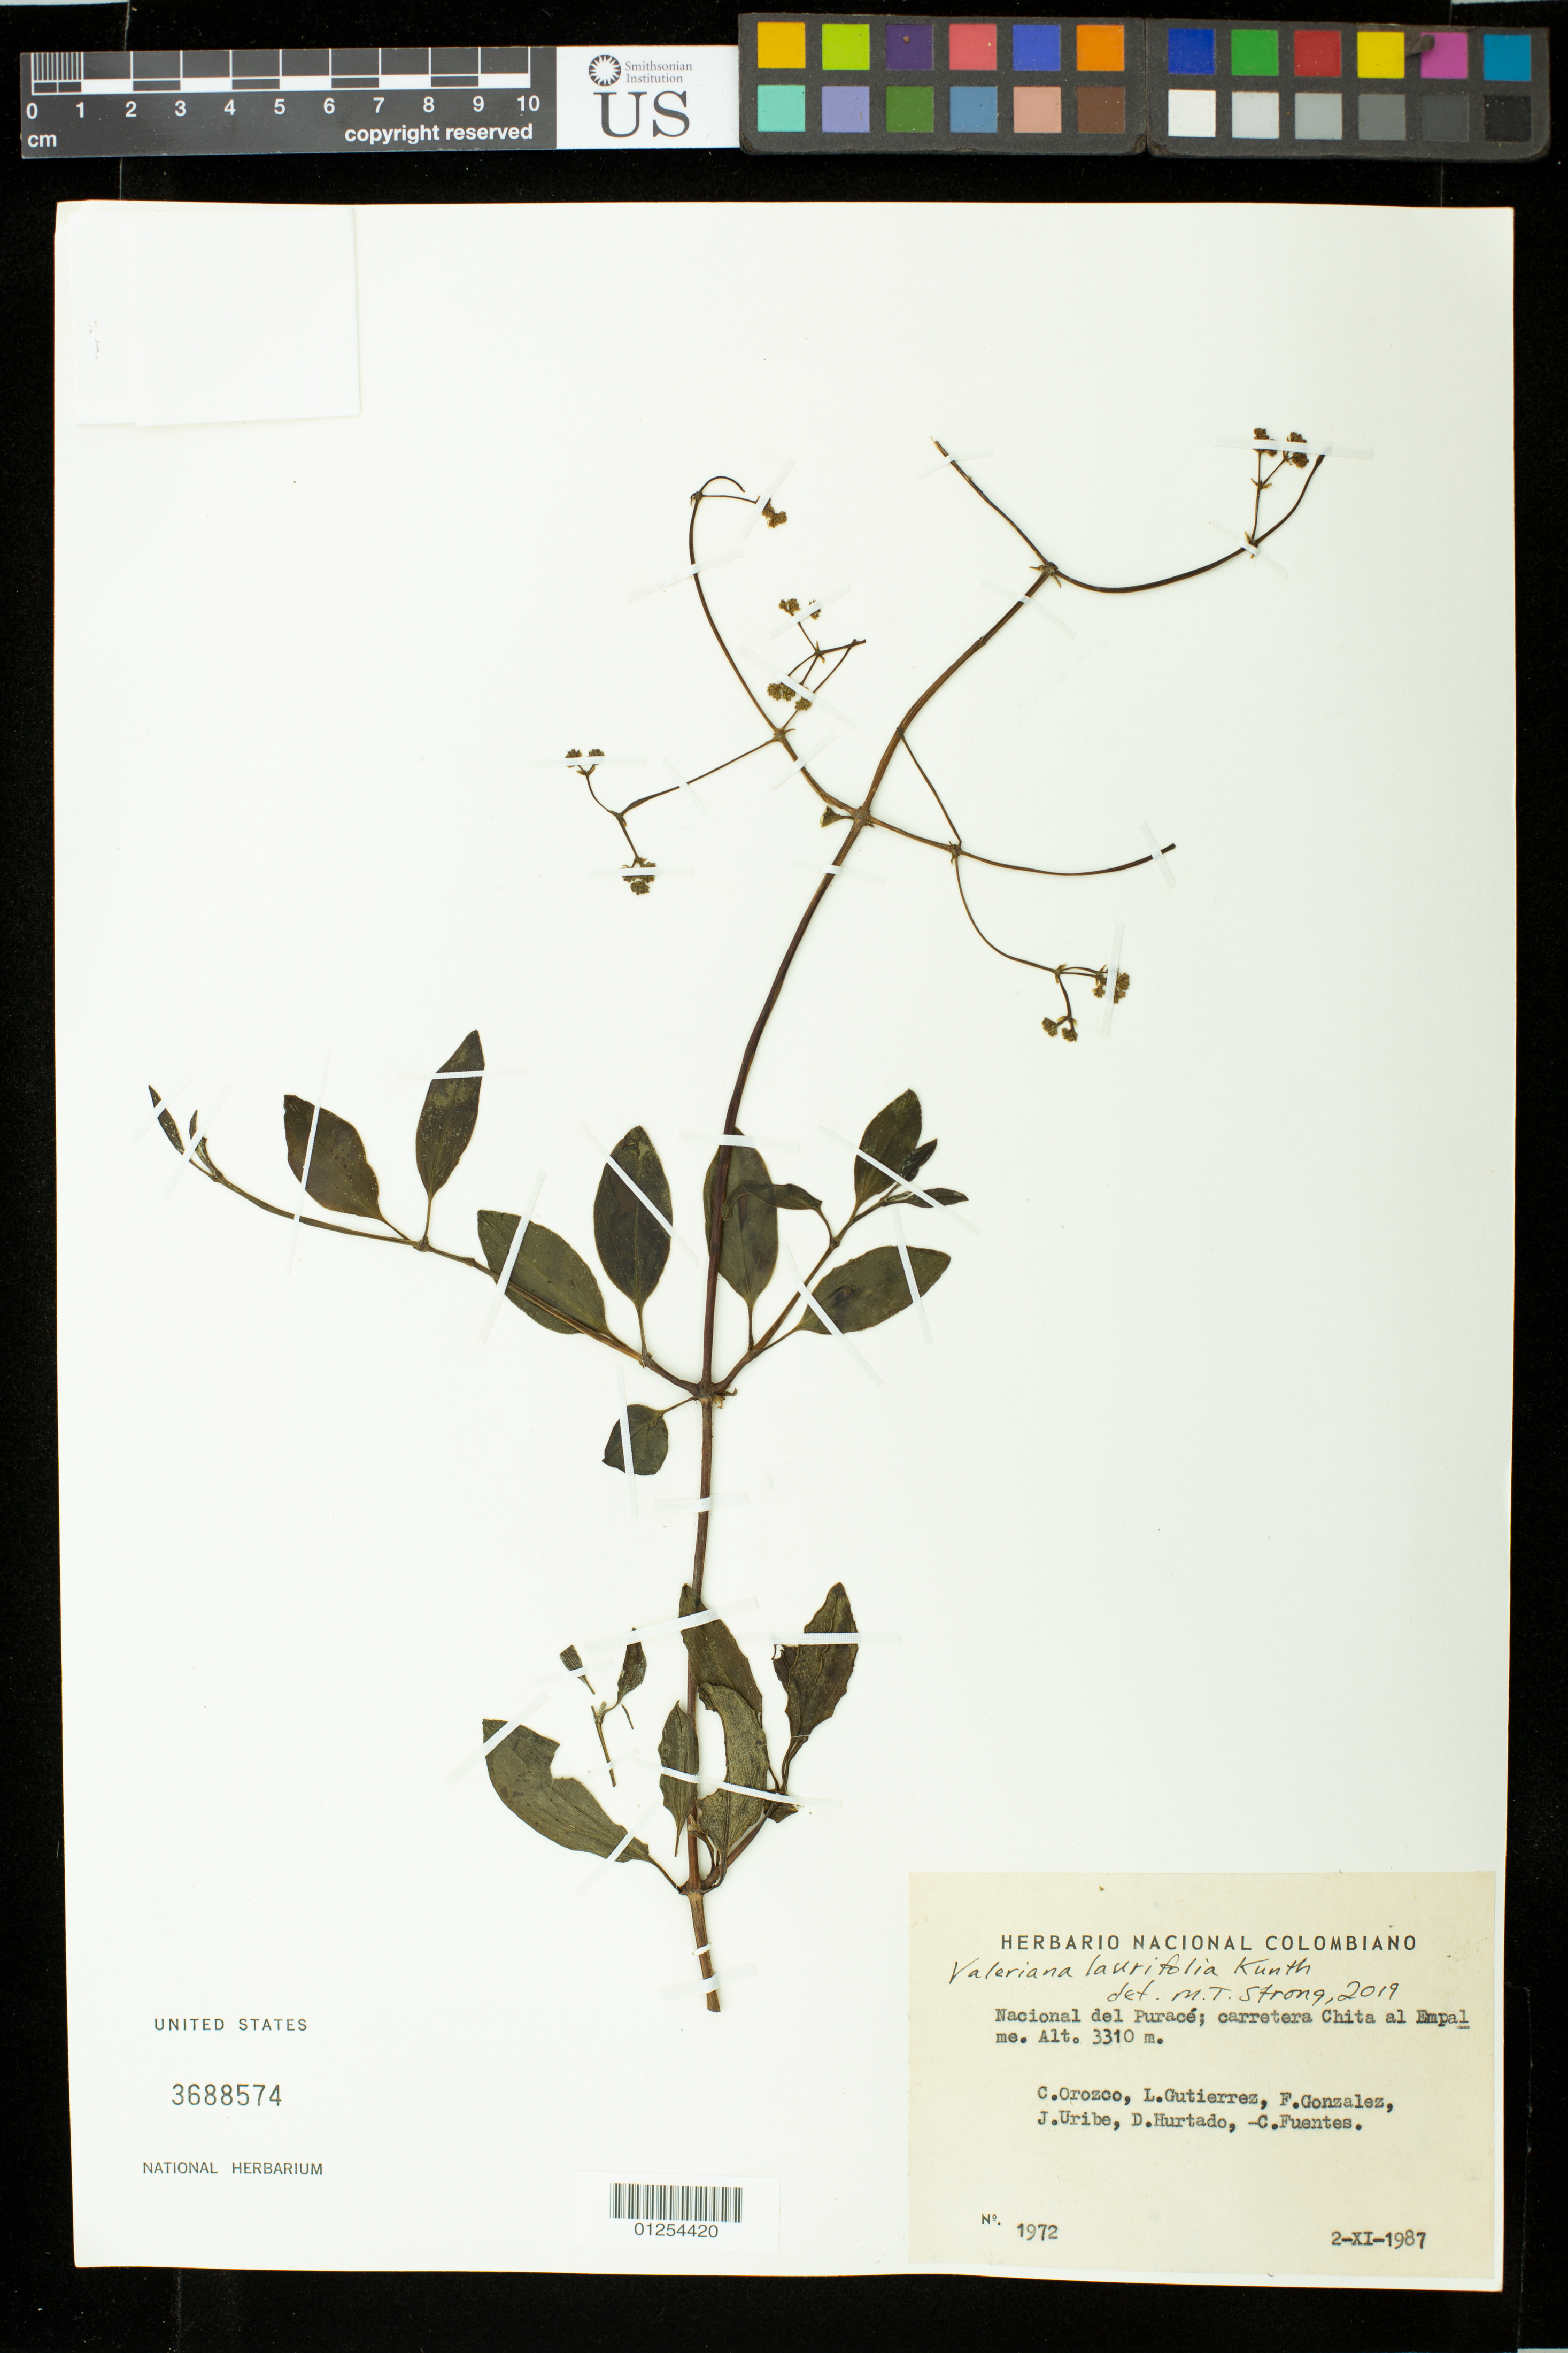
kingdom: Plantae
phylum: Tracheophyta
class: Magnoliopsida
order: Dipsacales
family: Caprifoliaceae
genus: Valeriana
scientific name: Valeriana laurifolia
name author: Kunth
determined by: Strong, Mark T., (BOT), Smithsonian Institution - National Museum of Natural History (UNITED STATES)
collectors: C. Orozco, L. Gutiérrez, F. González, J. Uribe, D. Hurtado & C. Fuentes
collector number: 1972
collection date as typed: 2-XI-1987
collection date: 1987-11-02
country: Colombia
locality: Nacional del Purace; carretera Chita al Empal me.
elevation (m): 3310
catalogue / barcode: US 3688574